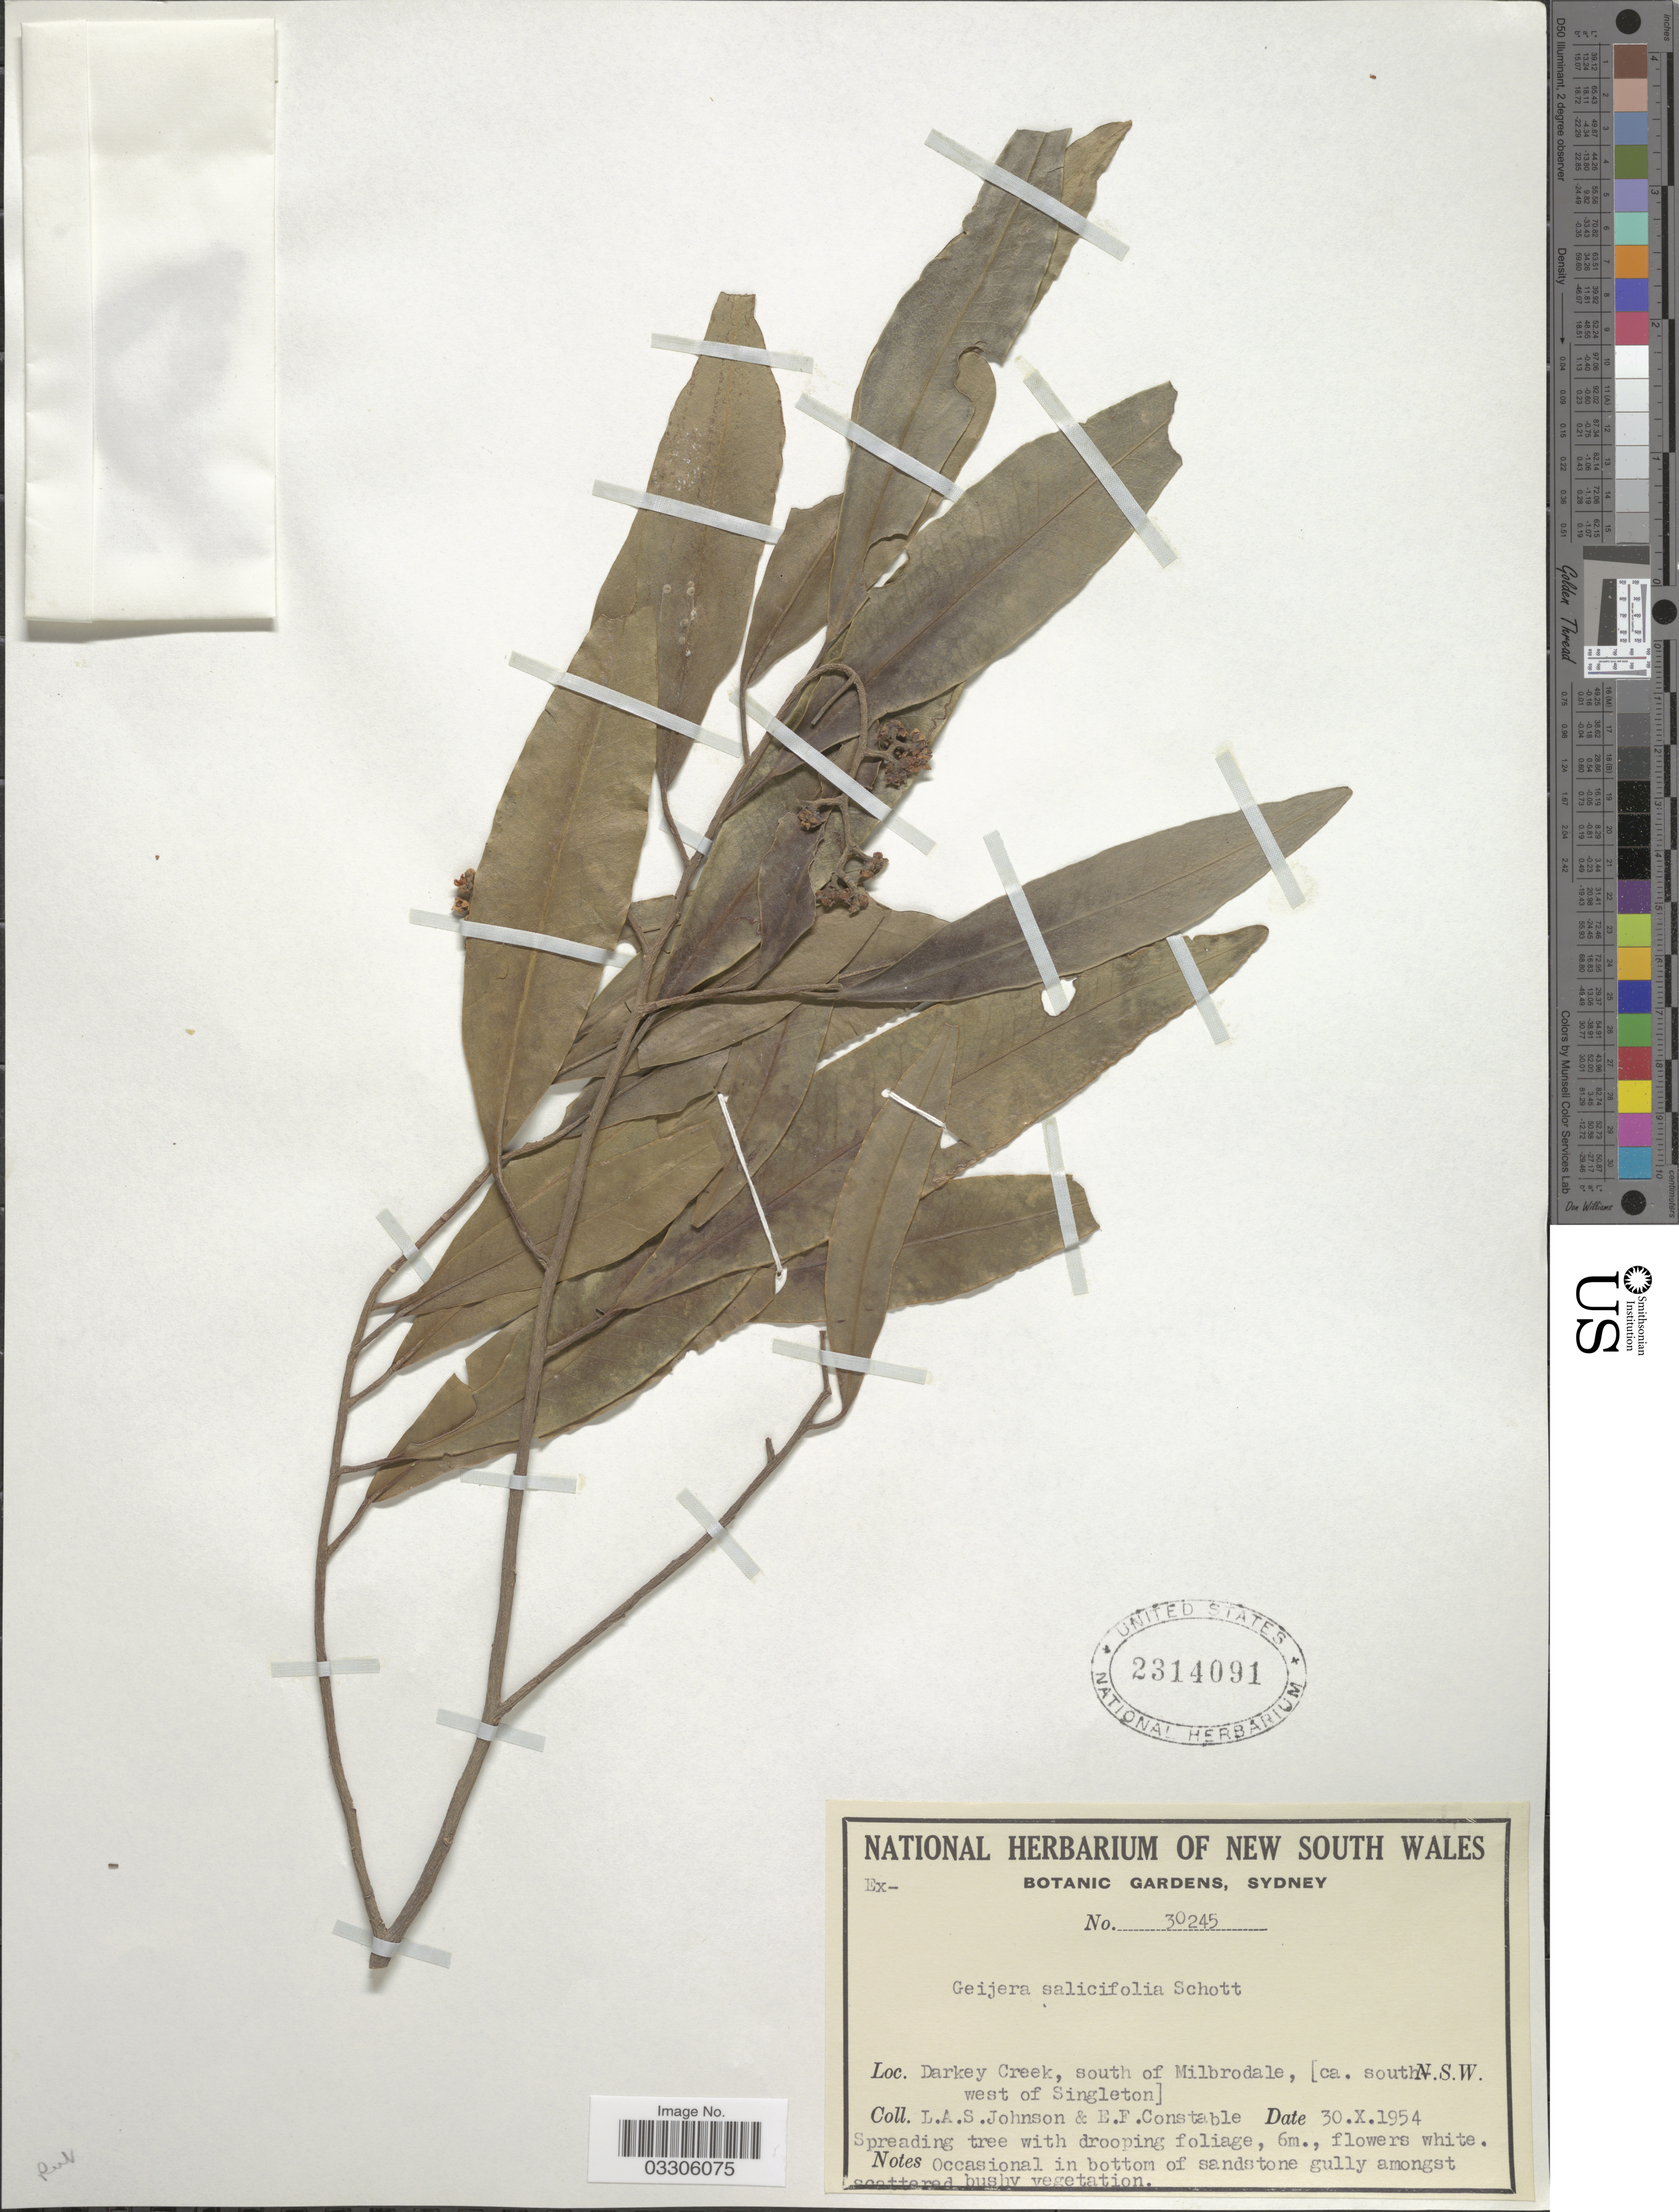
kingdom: Plantae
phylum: Tracheophyta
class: Magnoliopsida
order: Sapindales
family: Rutaceae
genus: Geijera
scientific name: Geijera salicifolia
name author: Schott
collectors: L. A. S. Johnson & E. F. Constable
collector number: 30245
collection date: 1954-10-30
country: Australia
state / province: New South Wales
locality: Darkey Creek, south of Milbrodale, [ca. southwest of Singleton].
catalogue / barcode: US 2314091